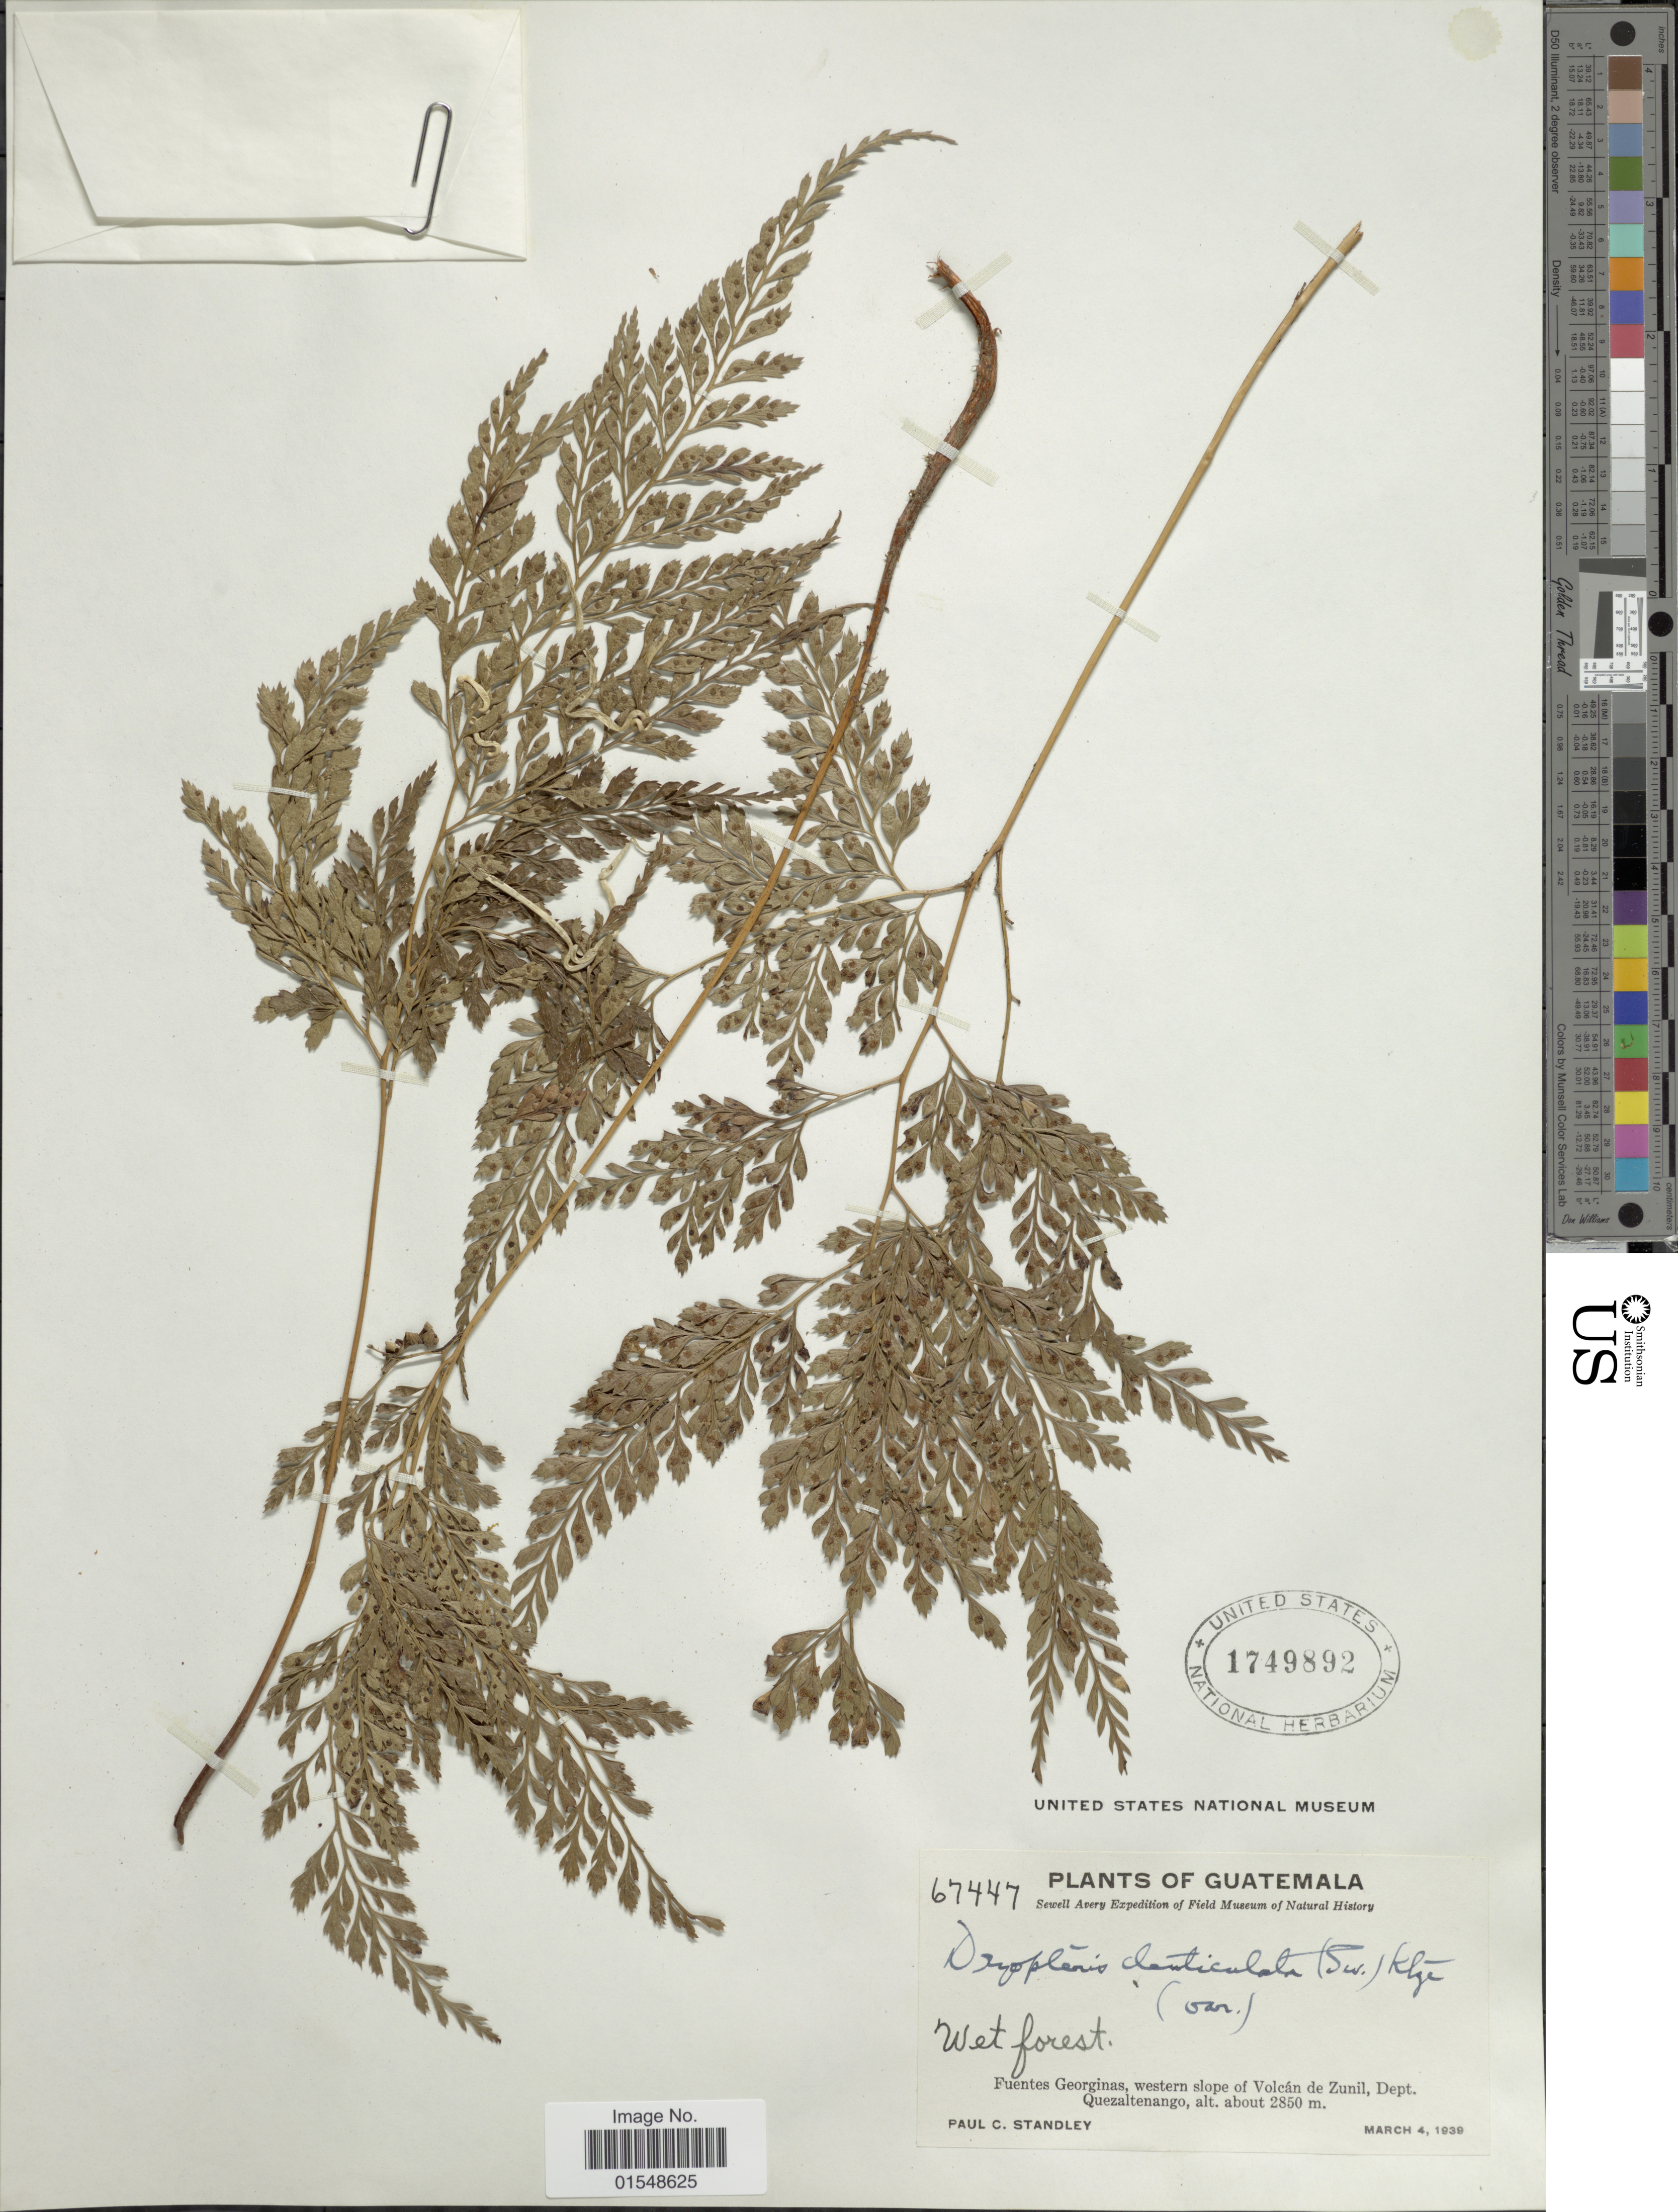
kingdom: Plantae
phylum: Tracheophyta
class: Polypodiopsida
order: Polypodiales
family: Dryopteridaceae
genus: Arachniodes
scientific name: Arachniodes denticulata var. jucunda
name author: (Fée) Lellinger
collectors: P. C. Standley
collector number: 67447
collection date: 1939-03-04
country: Guatemala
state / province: Quetzaltenango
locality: Fuentes Georginas, western slope of Volcán de Zunil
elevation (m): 2850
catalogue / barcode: US 1749892